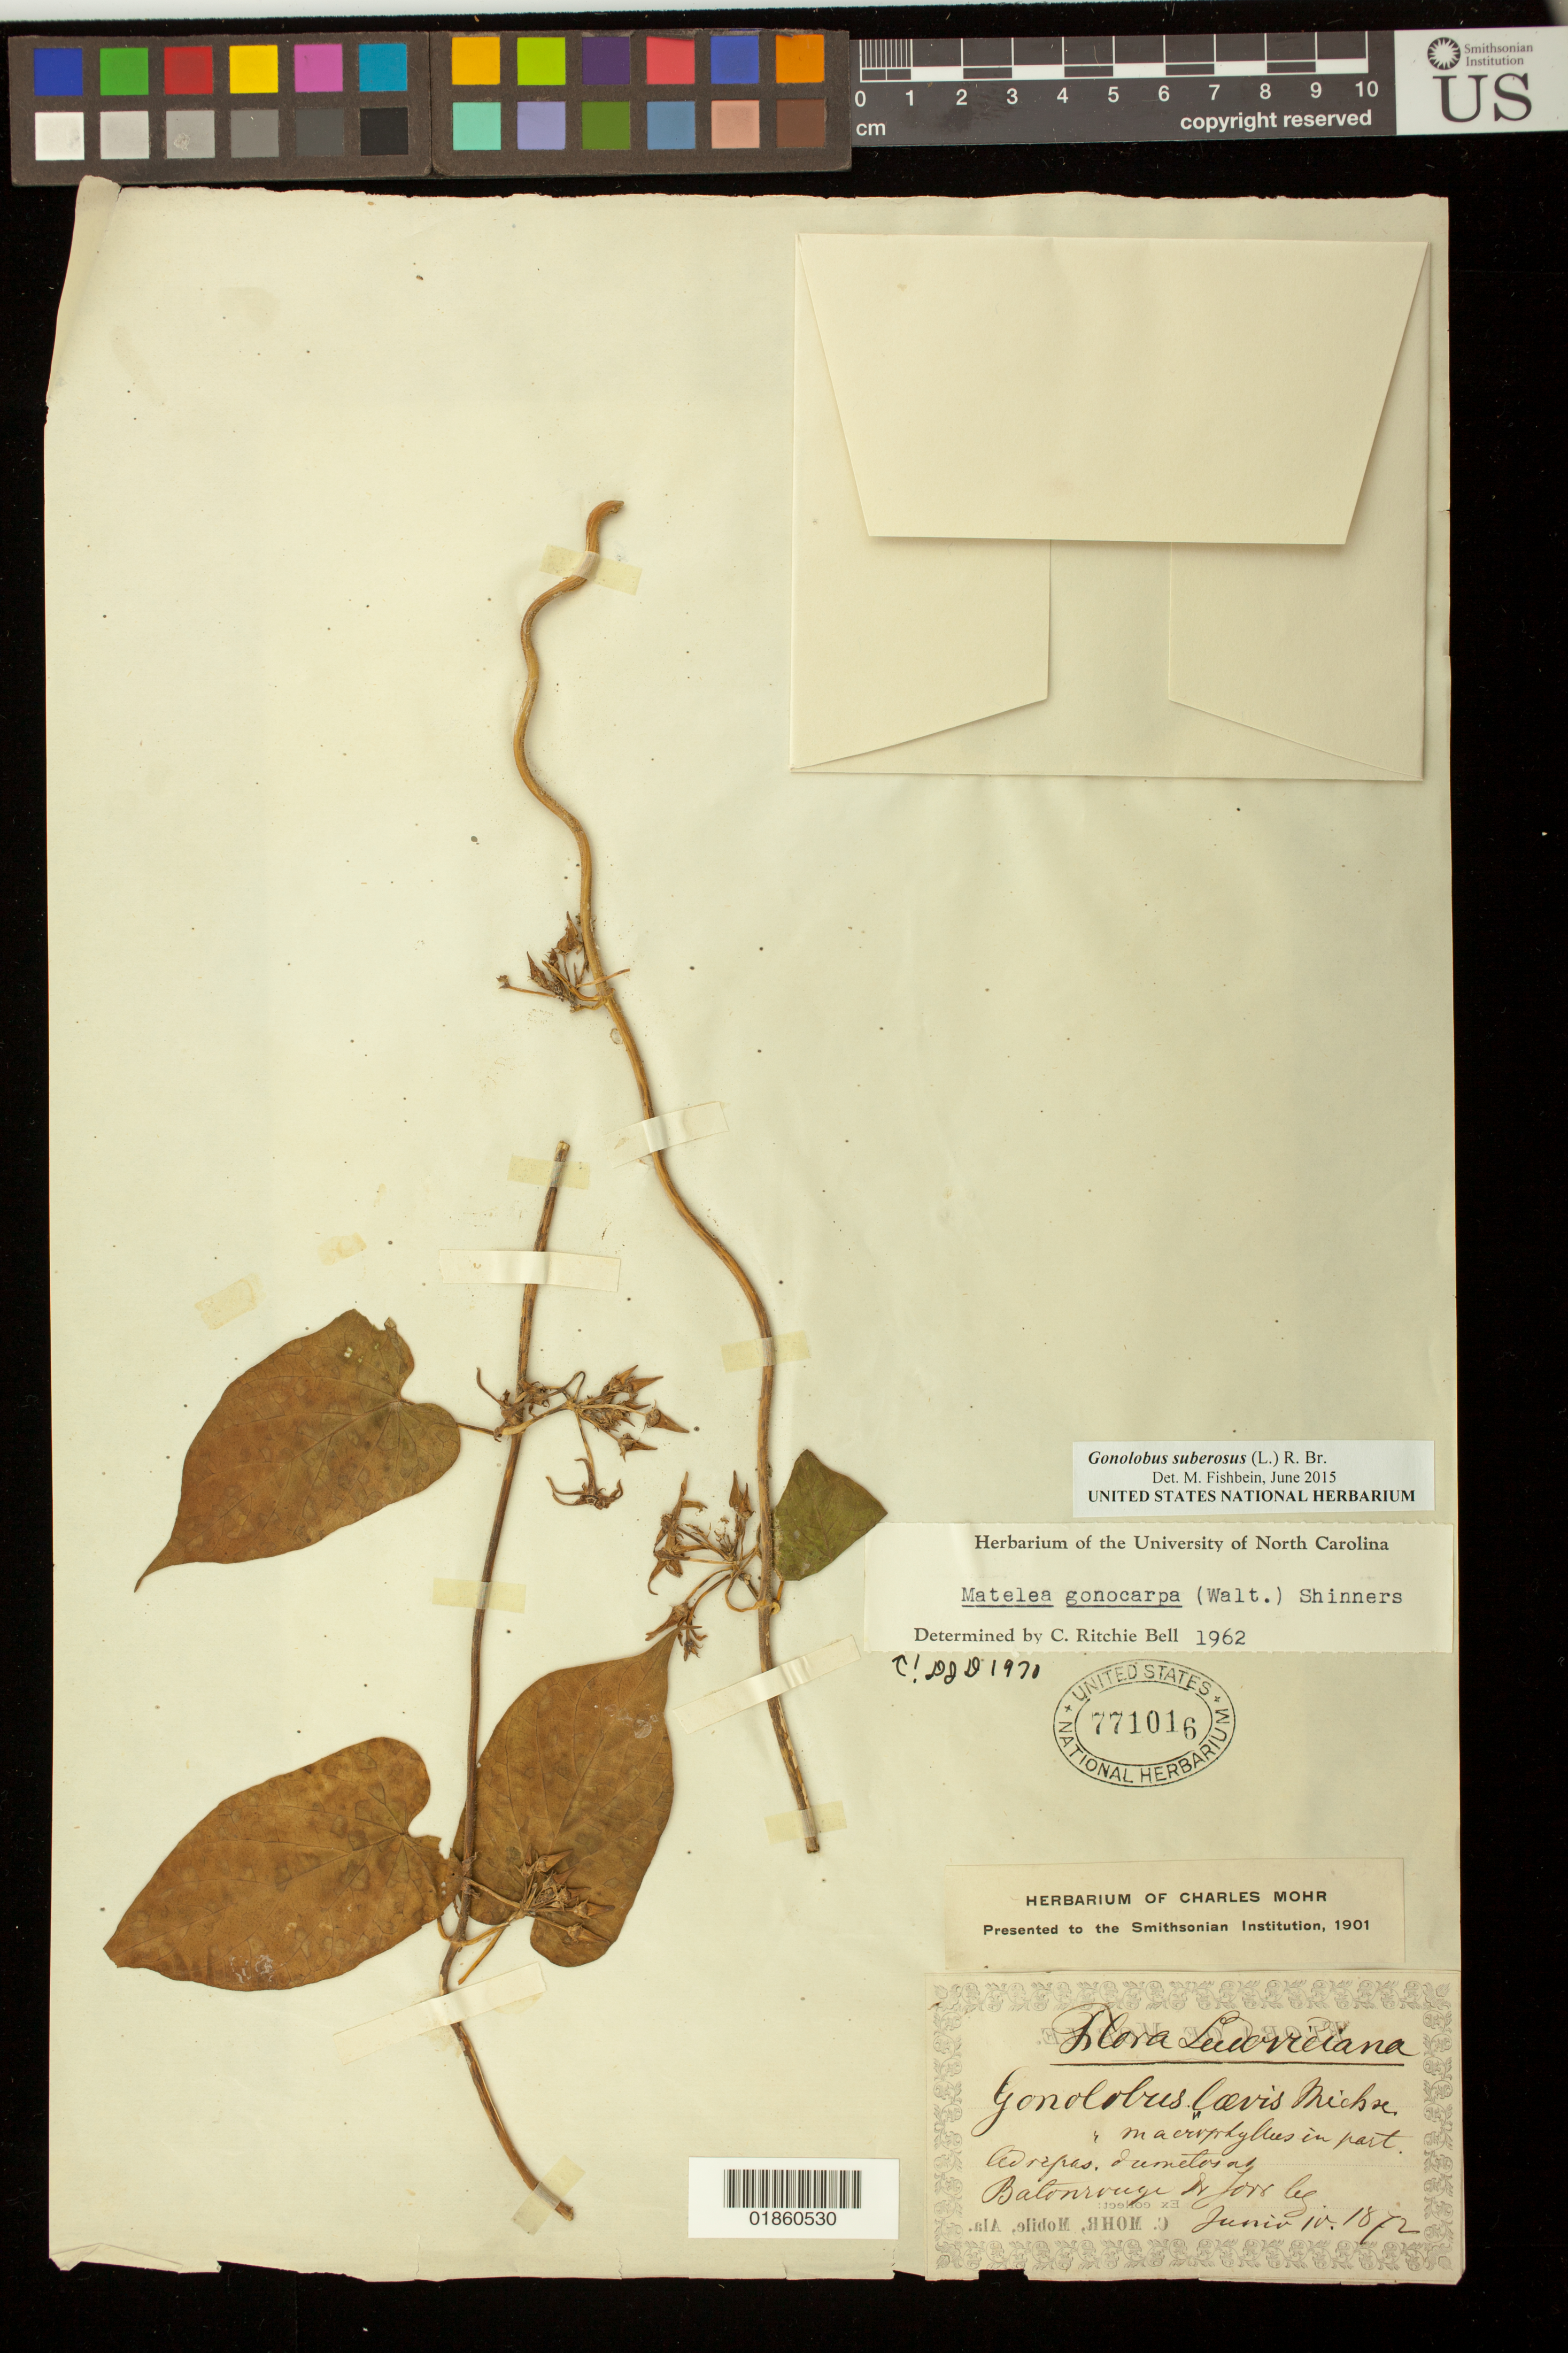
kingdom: Plantae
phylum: Tracheophyta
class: Magnoliopsida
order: Gentianales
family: Apocynaceae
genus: Gonolobus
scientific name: Gonolobus suberosus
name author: (L.) R. Br.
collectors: -. Joor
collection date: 1872-06-10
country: United States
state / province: Louisiana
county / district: East Baton Rouge Parish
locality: At Batonrouge [Baton Rouge]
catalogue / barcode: US 771016